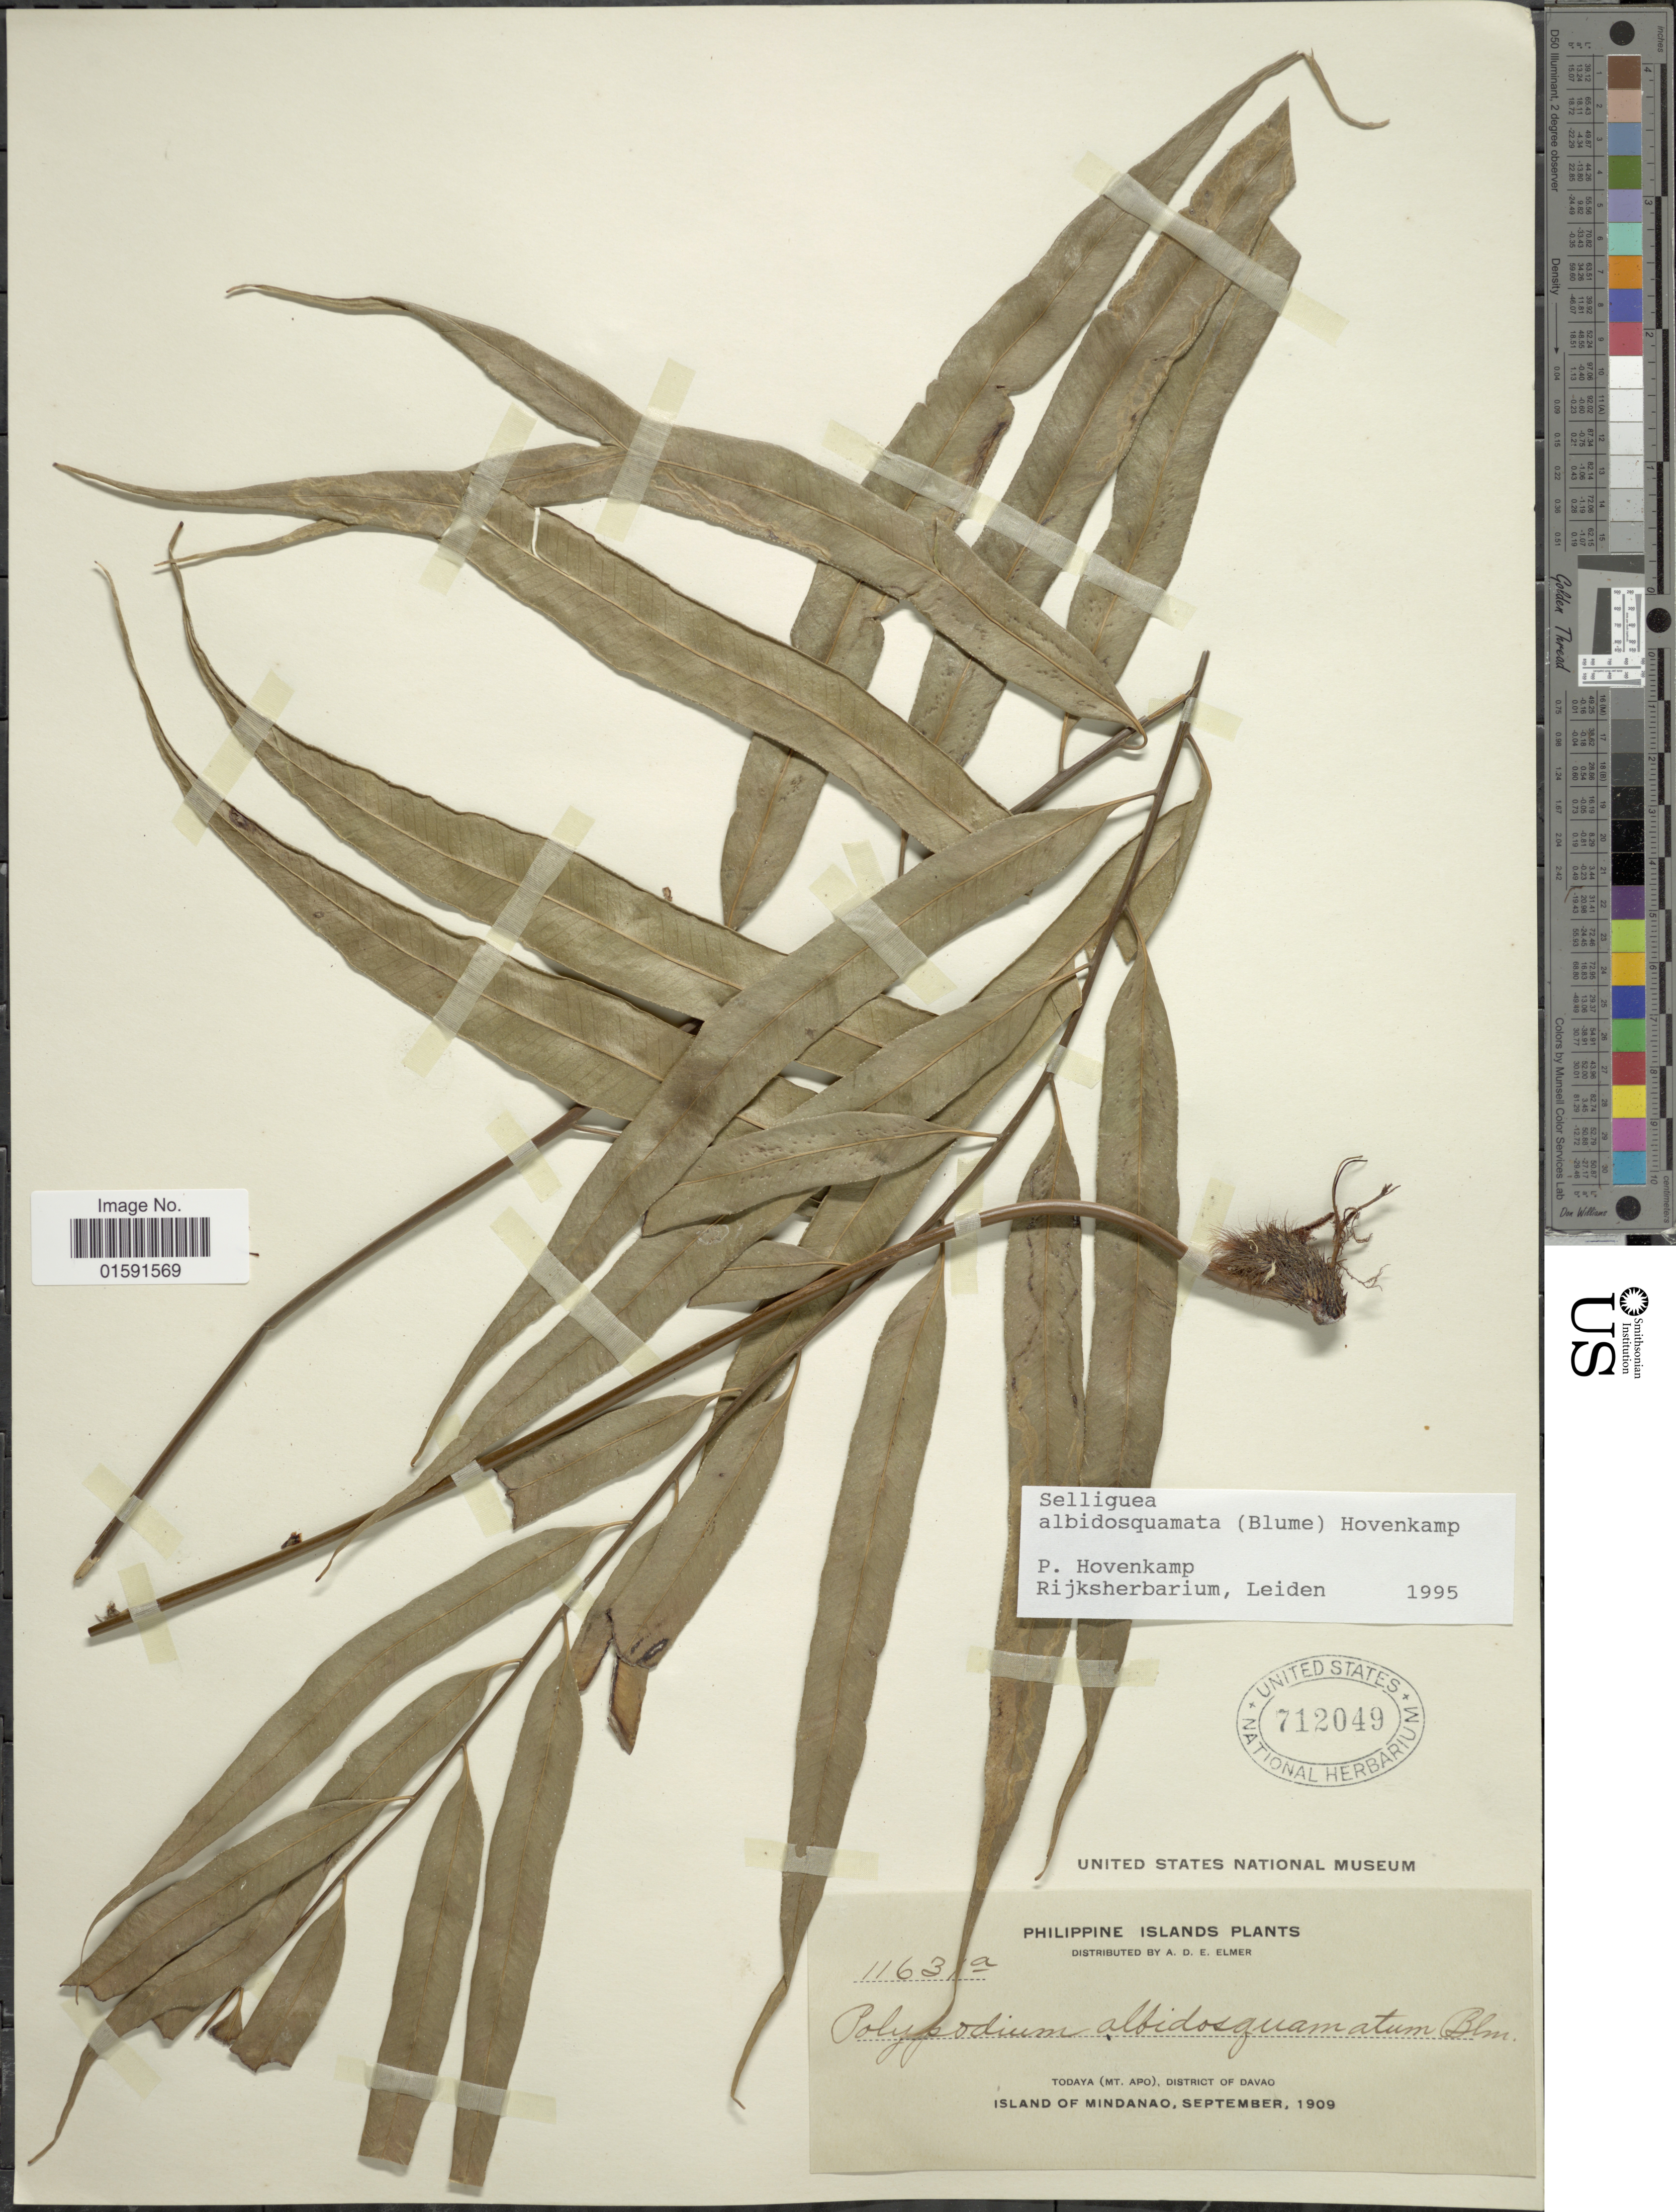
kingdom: Plantae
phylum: Tracheophyta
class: Polypodiopsida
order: Polypodiales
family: Polypodiaceae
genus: Selliguea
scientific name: Selliguea albidosquamata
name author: (Blume) Parris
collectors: A. D. E. Elmer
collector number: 11631a*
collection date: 1909-09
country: Philippines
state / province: Davao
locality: Todaya (Mt, Apo), District of Davao, Island of Mindanao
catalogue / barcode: US 712049